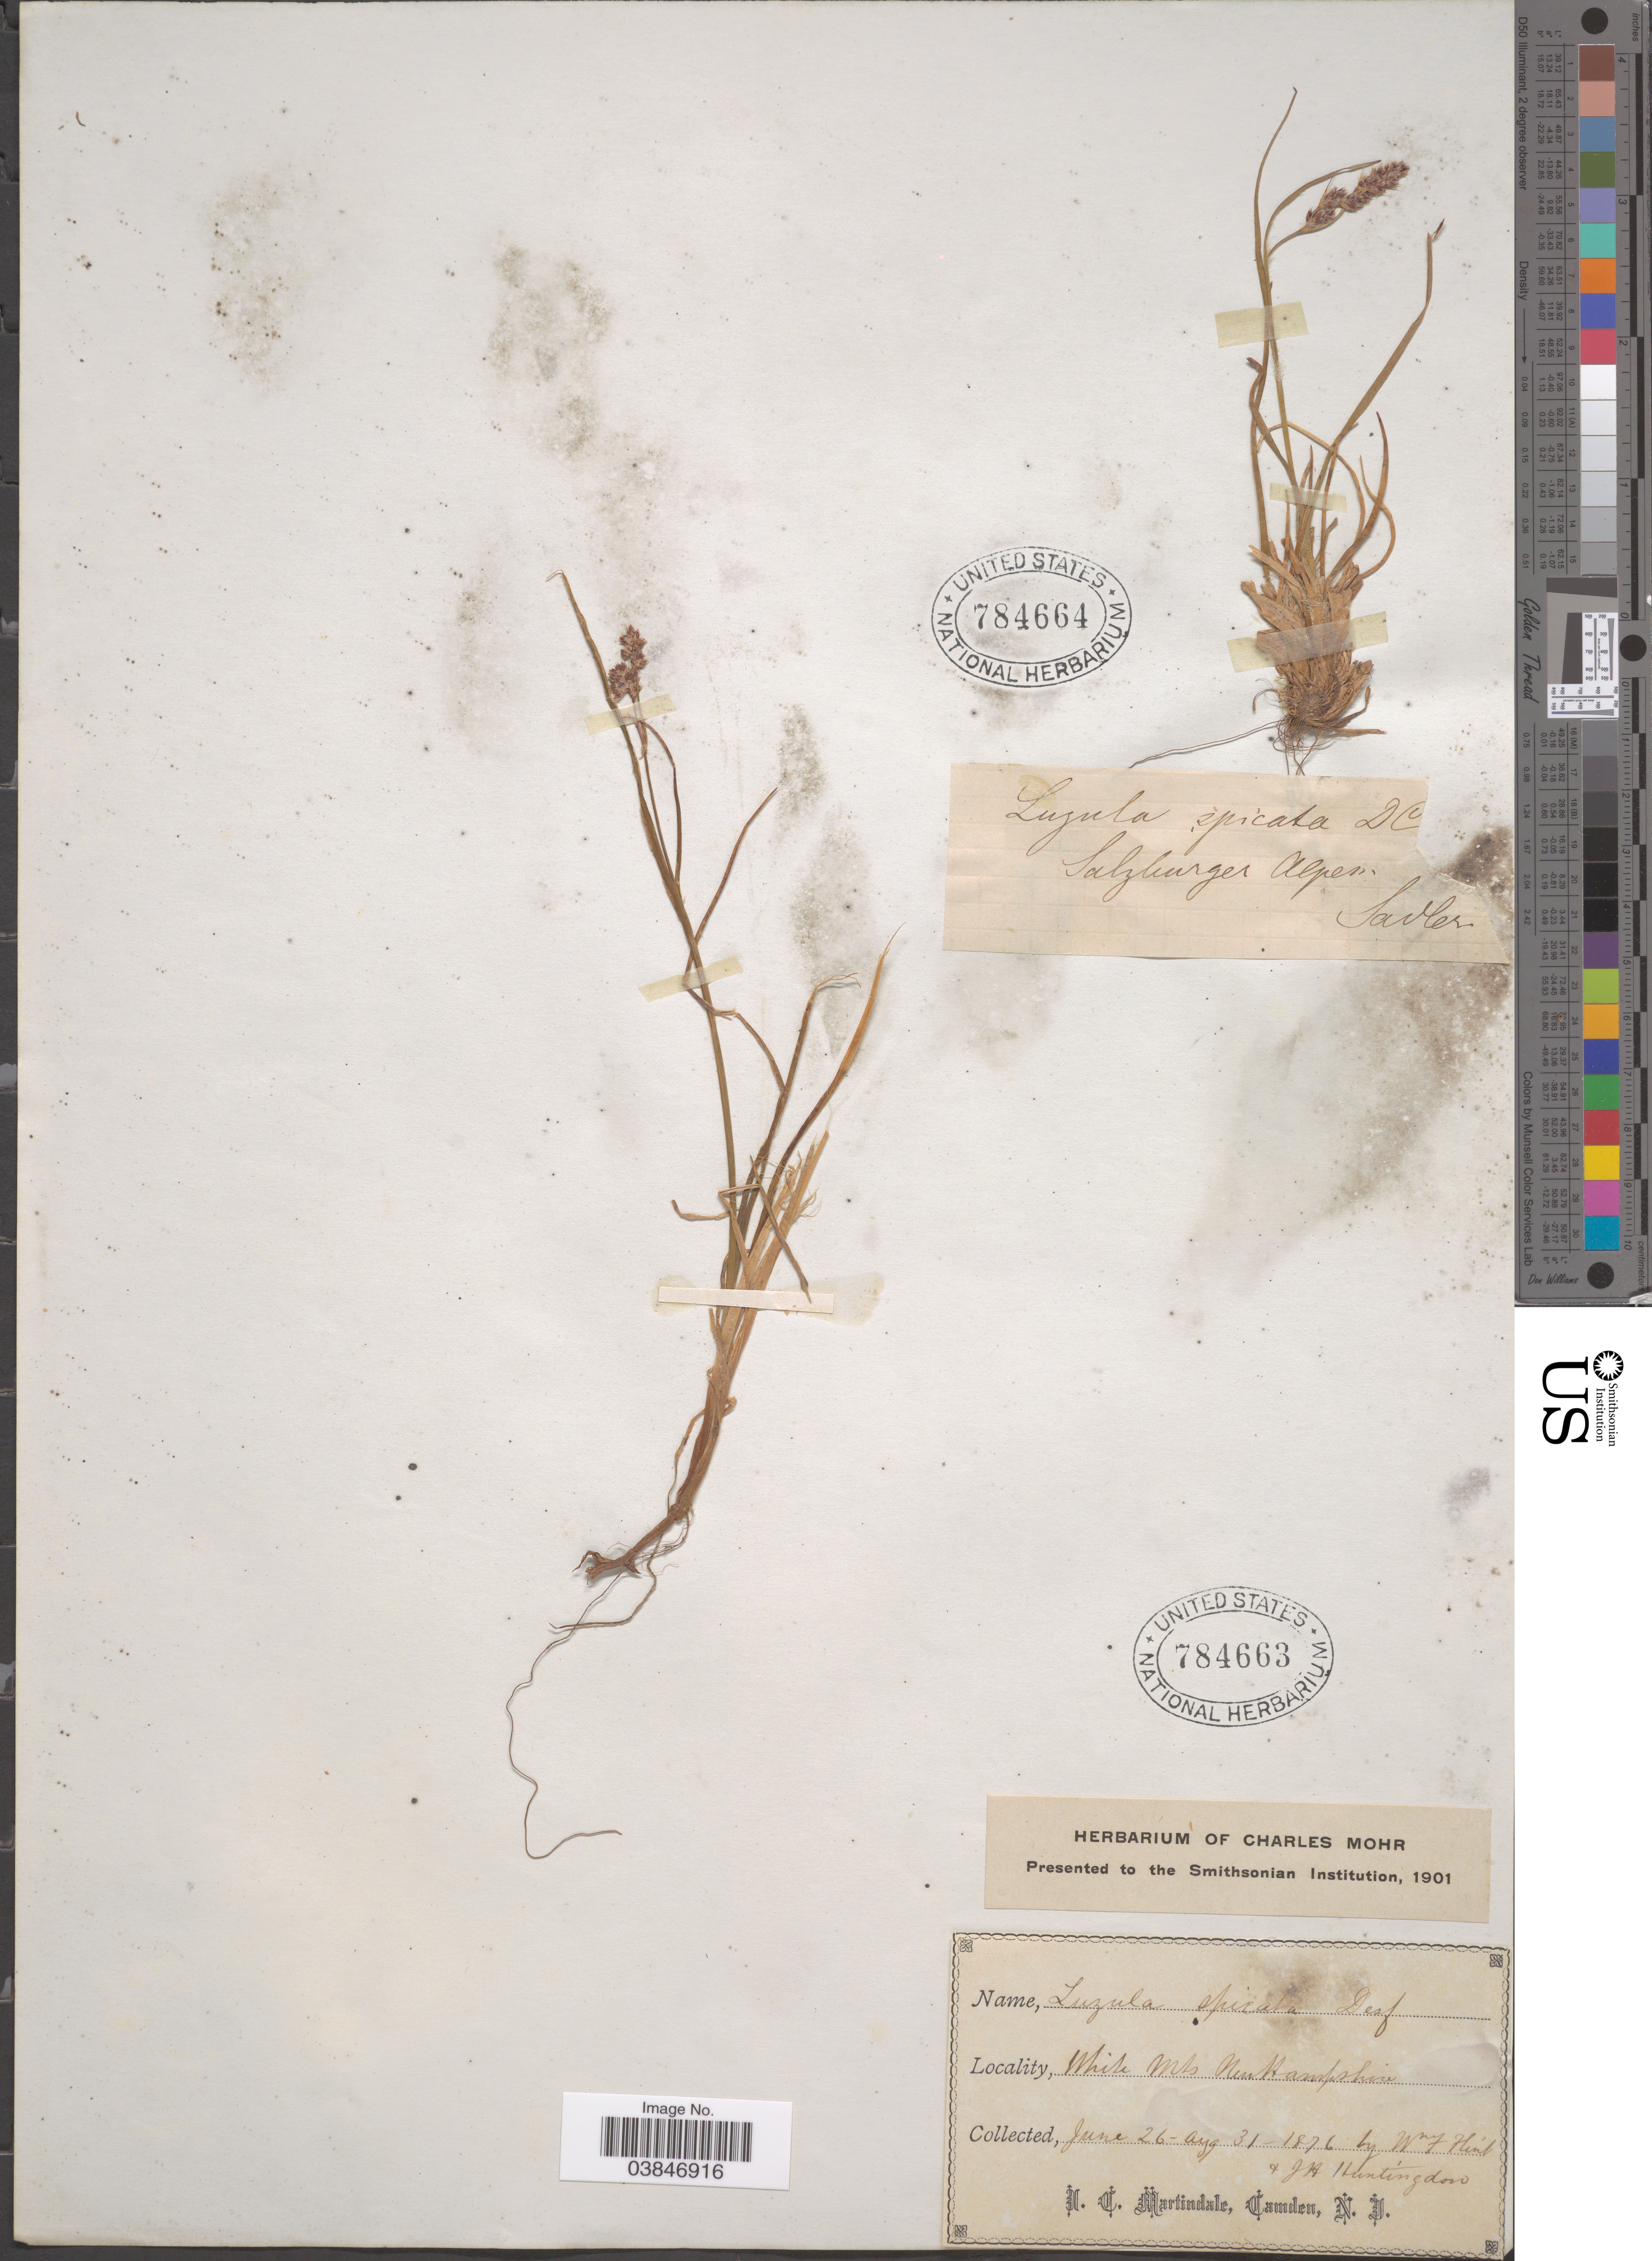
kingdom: Plantae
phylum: Tracheophyta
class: Liliopsida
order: Poales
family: Juncaceae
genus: Luzula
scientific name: Luzula spicata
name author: (L.) DC.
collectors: W. Flint & J. Huntingdon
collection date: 1876-06-26/1876-08-31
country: United States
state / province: New Hampshire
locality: White Mts.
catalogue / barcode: US 784663-2